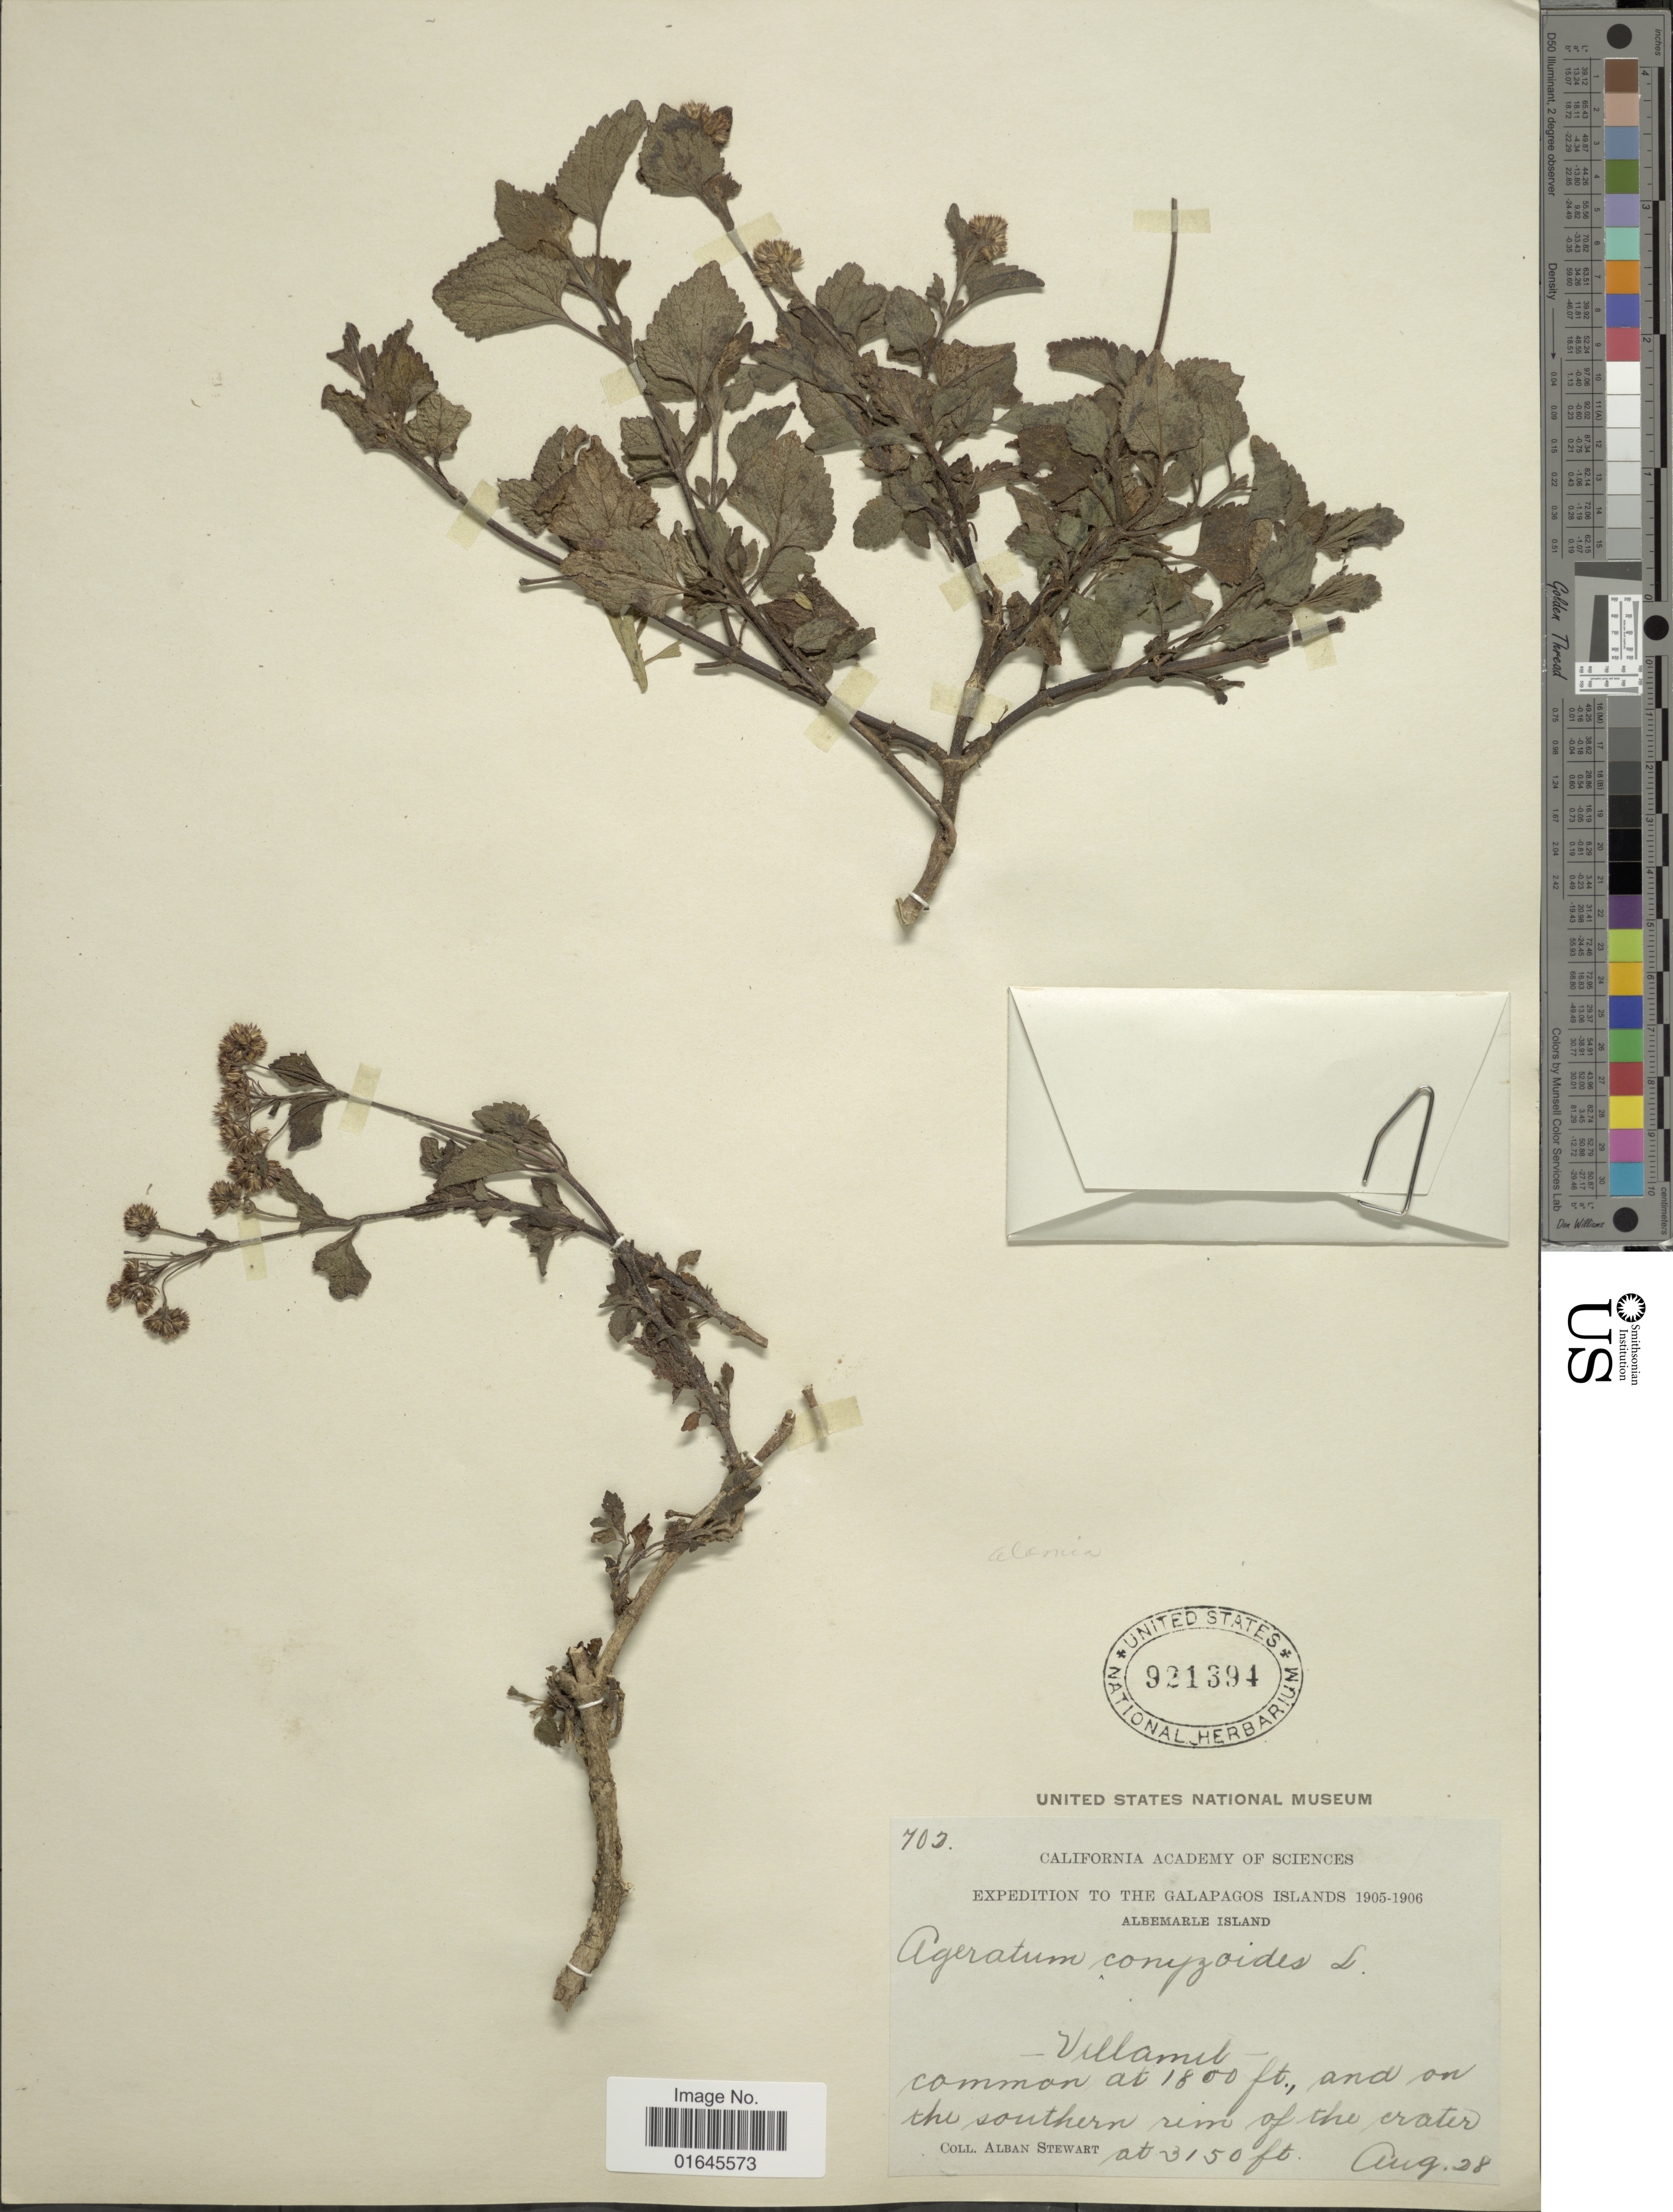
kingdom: Plantae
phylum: Tracheophyta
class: Magnoliopsida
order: Asterales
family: Asteraceae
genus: Ageratum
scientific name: Ageratum microcarpum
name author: (Benth. ex Oerst.) Hemsl.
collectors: A. Stewart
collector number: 703*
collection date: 1905-08-28/1906-08-28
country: Ecuador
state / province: Colón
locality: Galapagos Islands, Albemarle Island, Villamit, and on the southern rim of the crater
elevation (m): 960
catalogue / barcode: US 921394